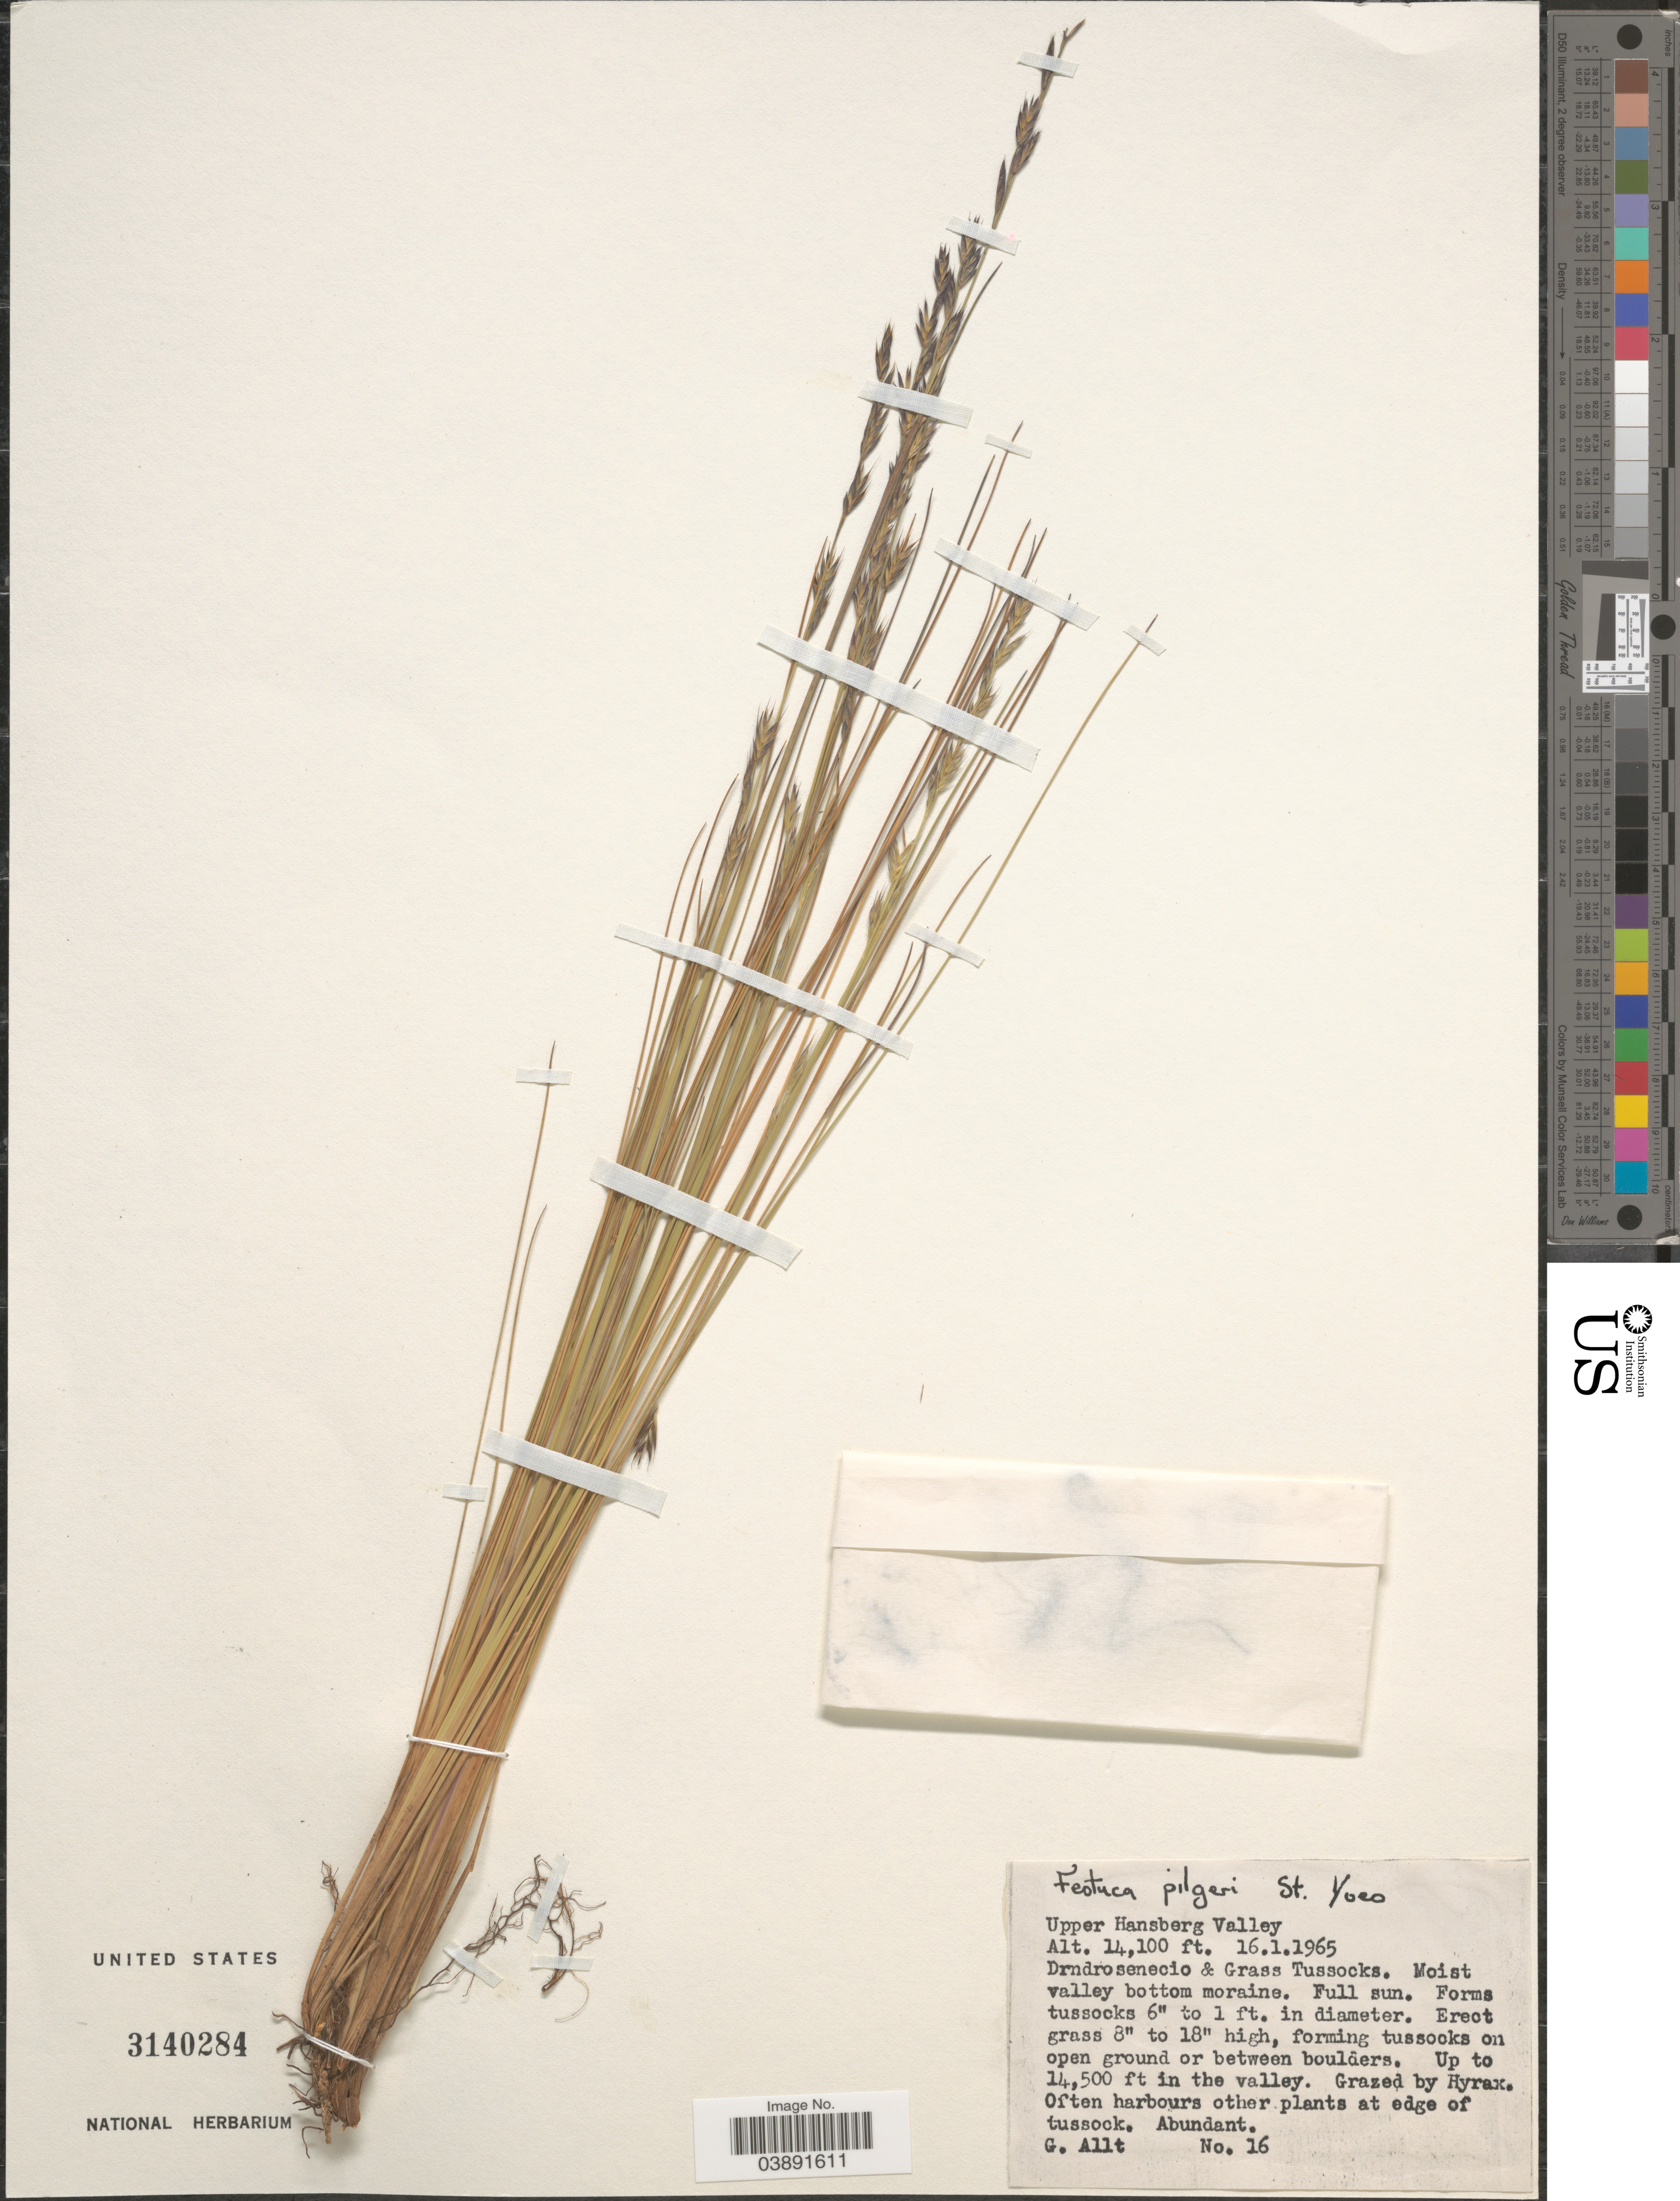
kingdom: Plantae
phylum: Tracheophyta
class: Liliopsida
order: Poales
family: Poaceae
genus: Festuca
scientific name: Festuca pilgeri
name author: St.-Yves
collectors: G. Allt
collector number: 16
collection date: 1965-01-16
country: South Africa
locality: Upper Hansberg Valley.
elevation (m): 4298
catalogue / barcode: US 3140284